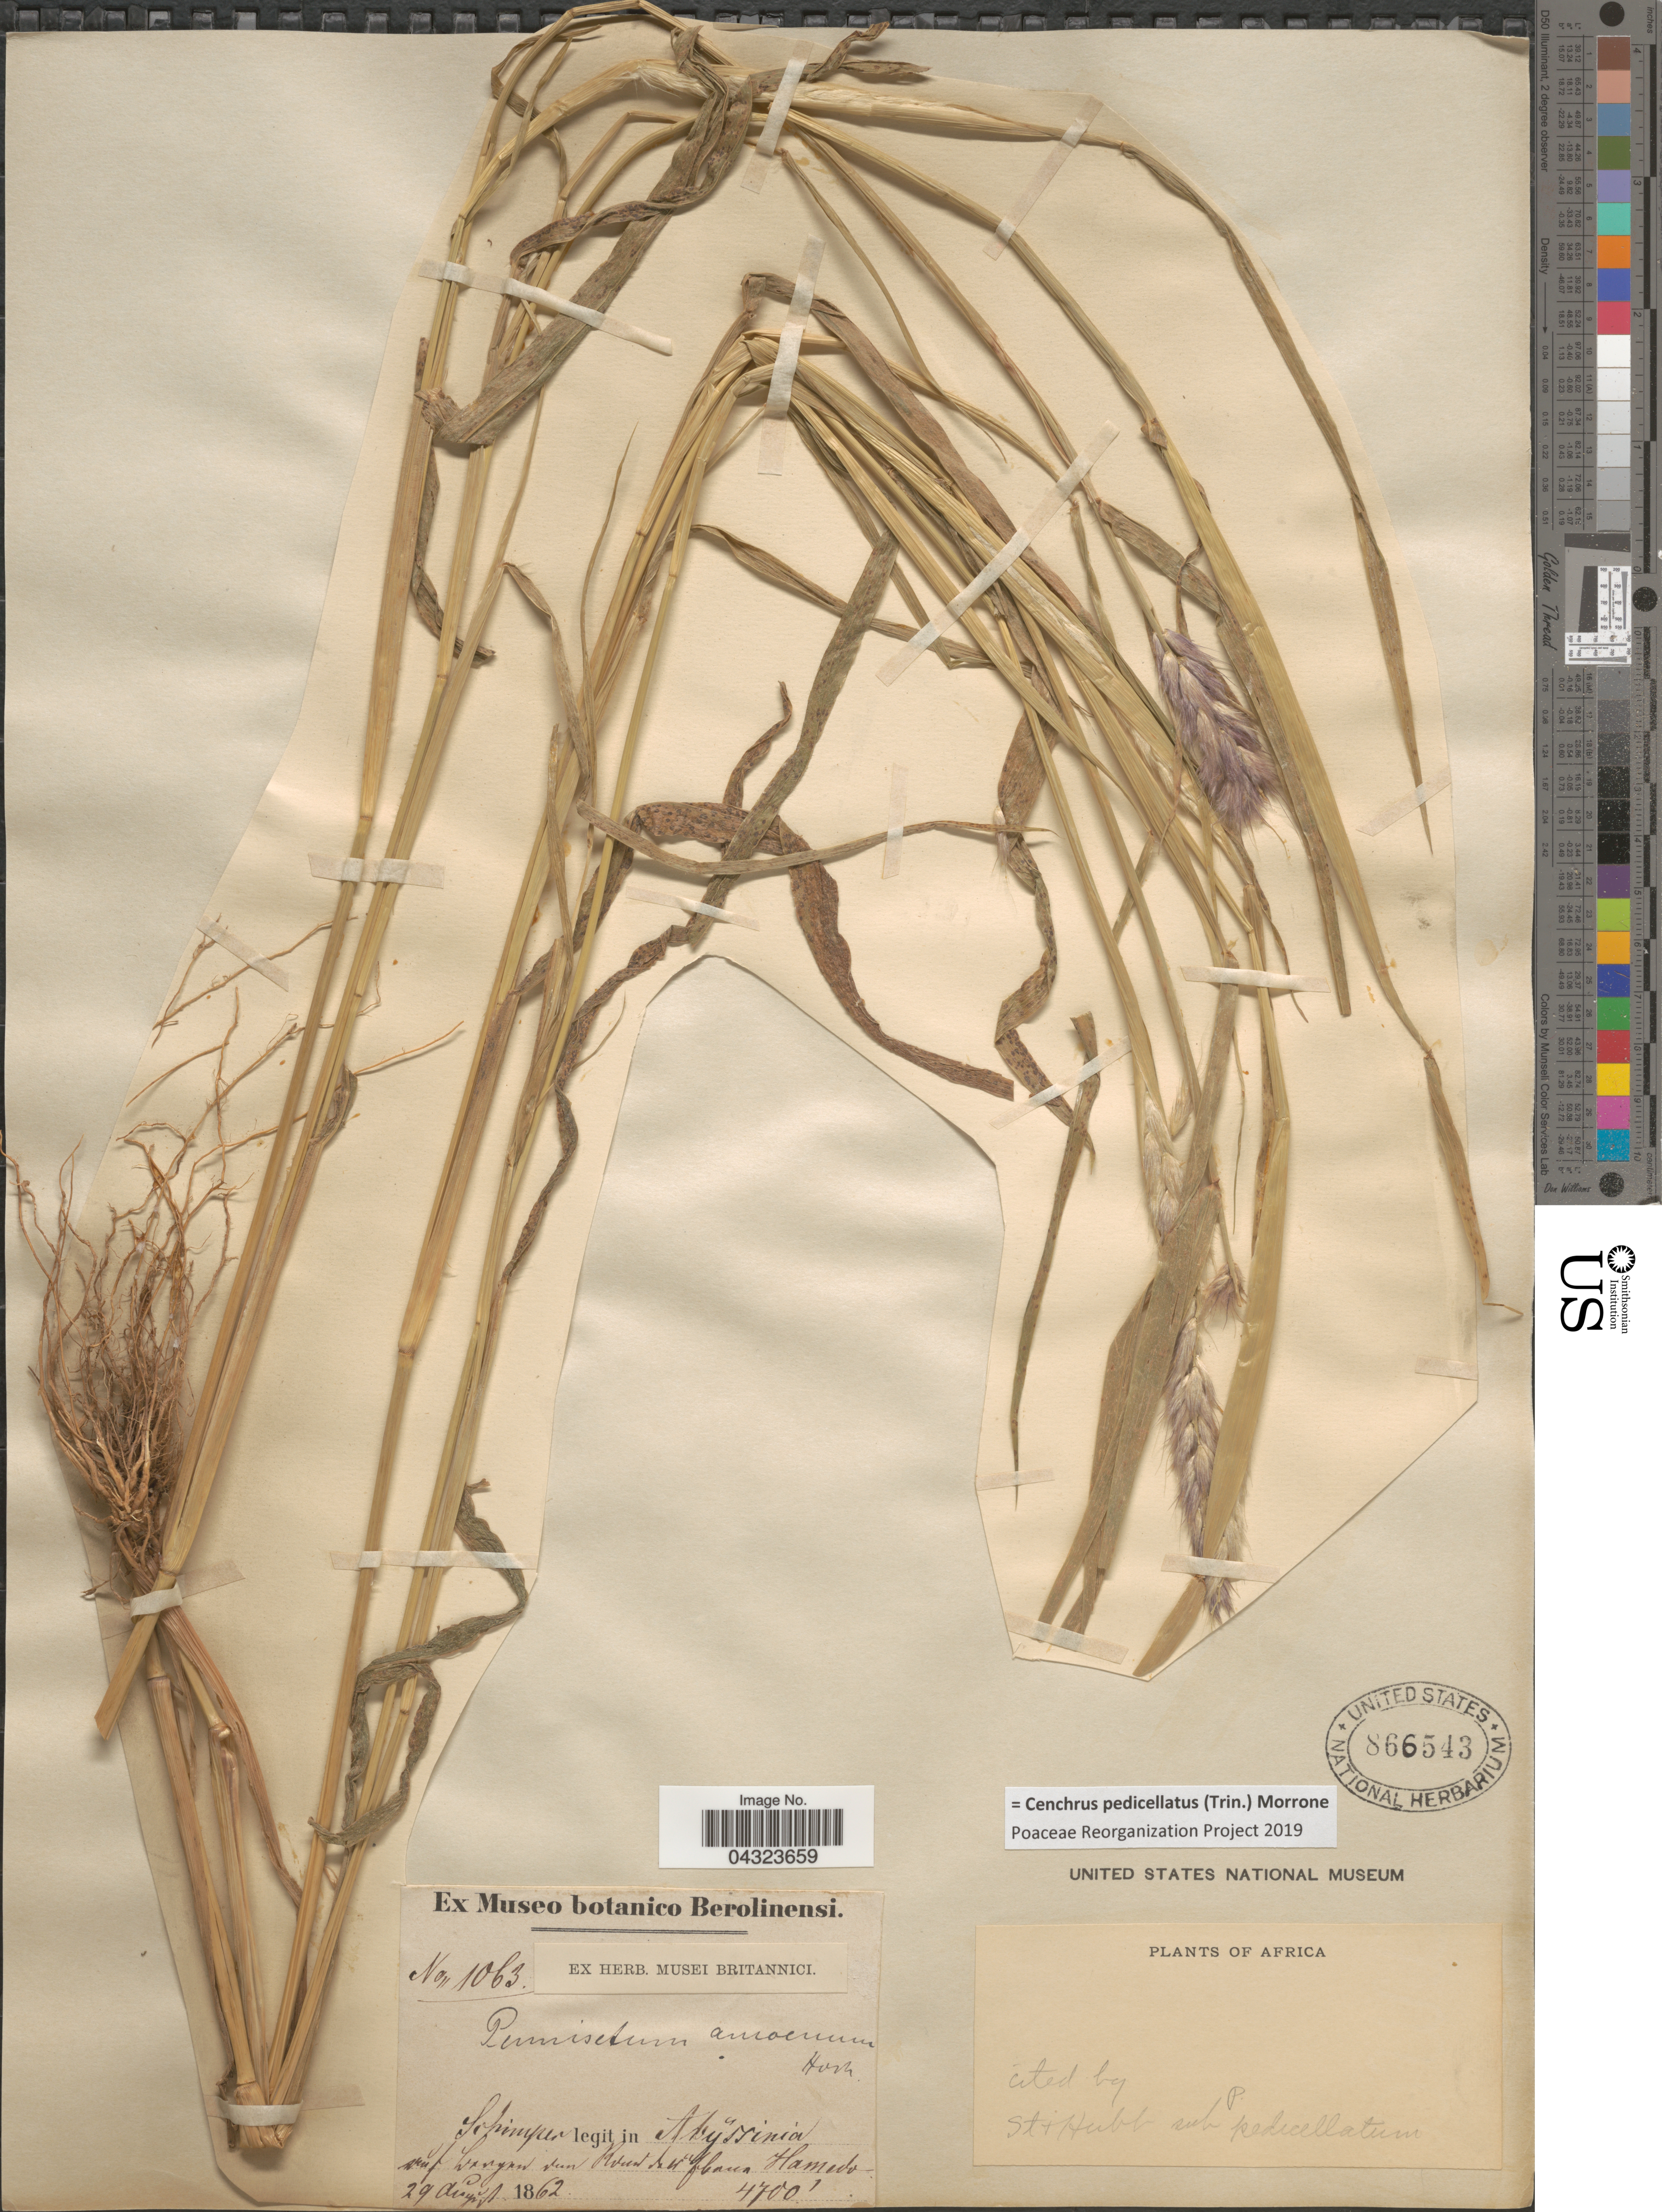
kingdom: Plantae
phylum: Tracheophyta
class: Liliopsida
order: Poales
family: Poaceae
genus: Cenchrus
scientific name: Cenchrus pedicellatus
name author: (Trin.) Morrone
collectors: -. Schimper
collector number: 1063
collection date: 1862-08-29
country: Ethiopia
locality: In Abÿssinia [illegible text].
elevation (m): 1433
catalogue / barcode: US 866543